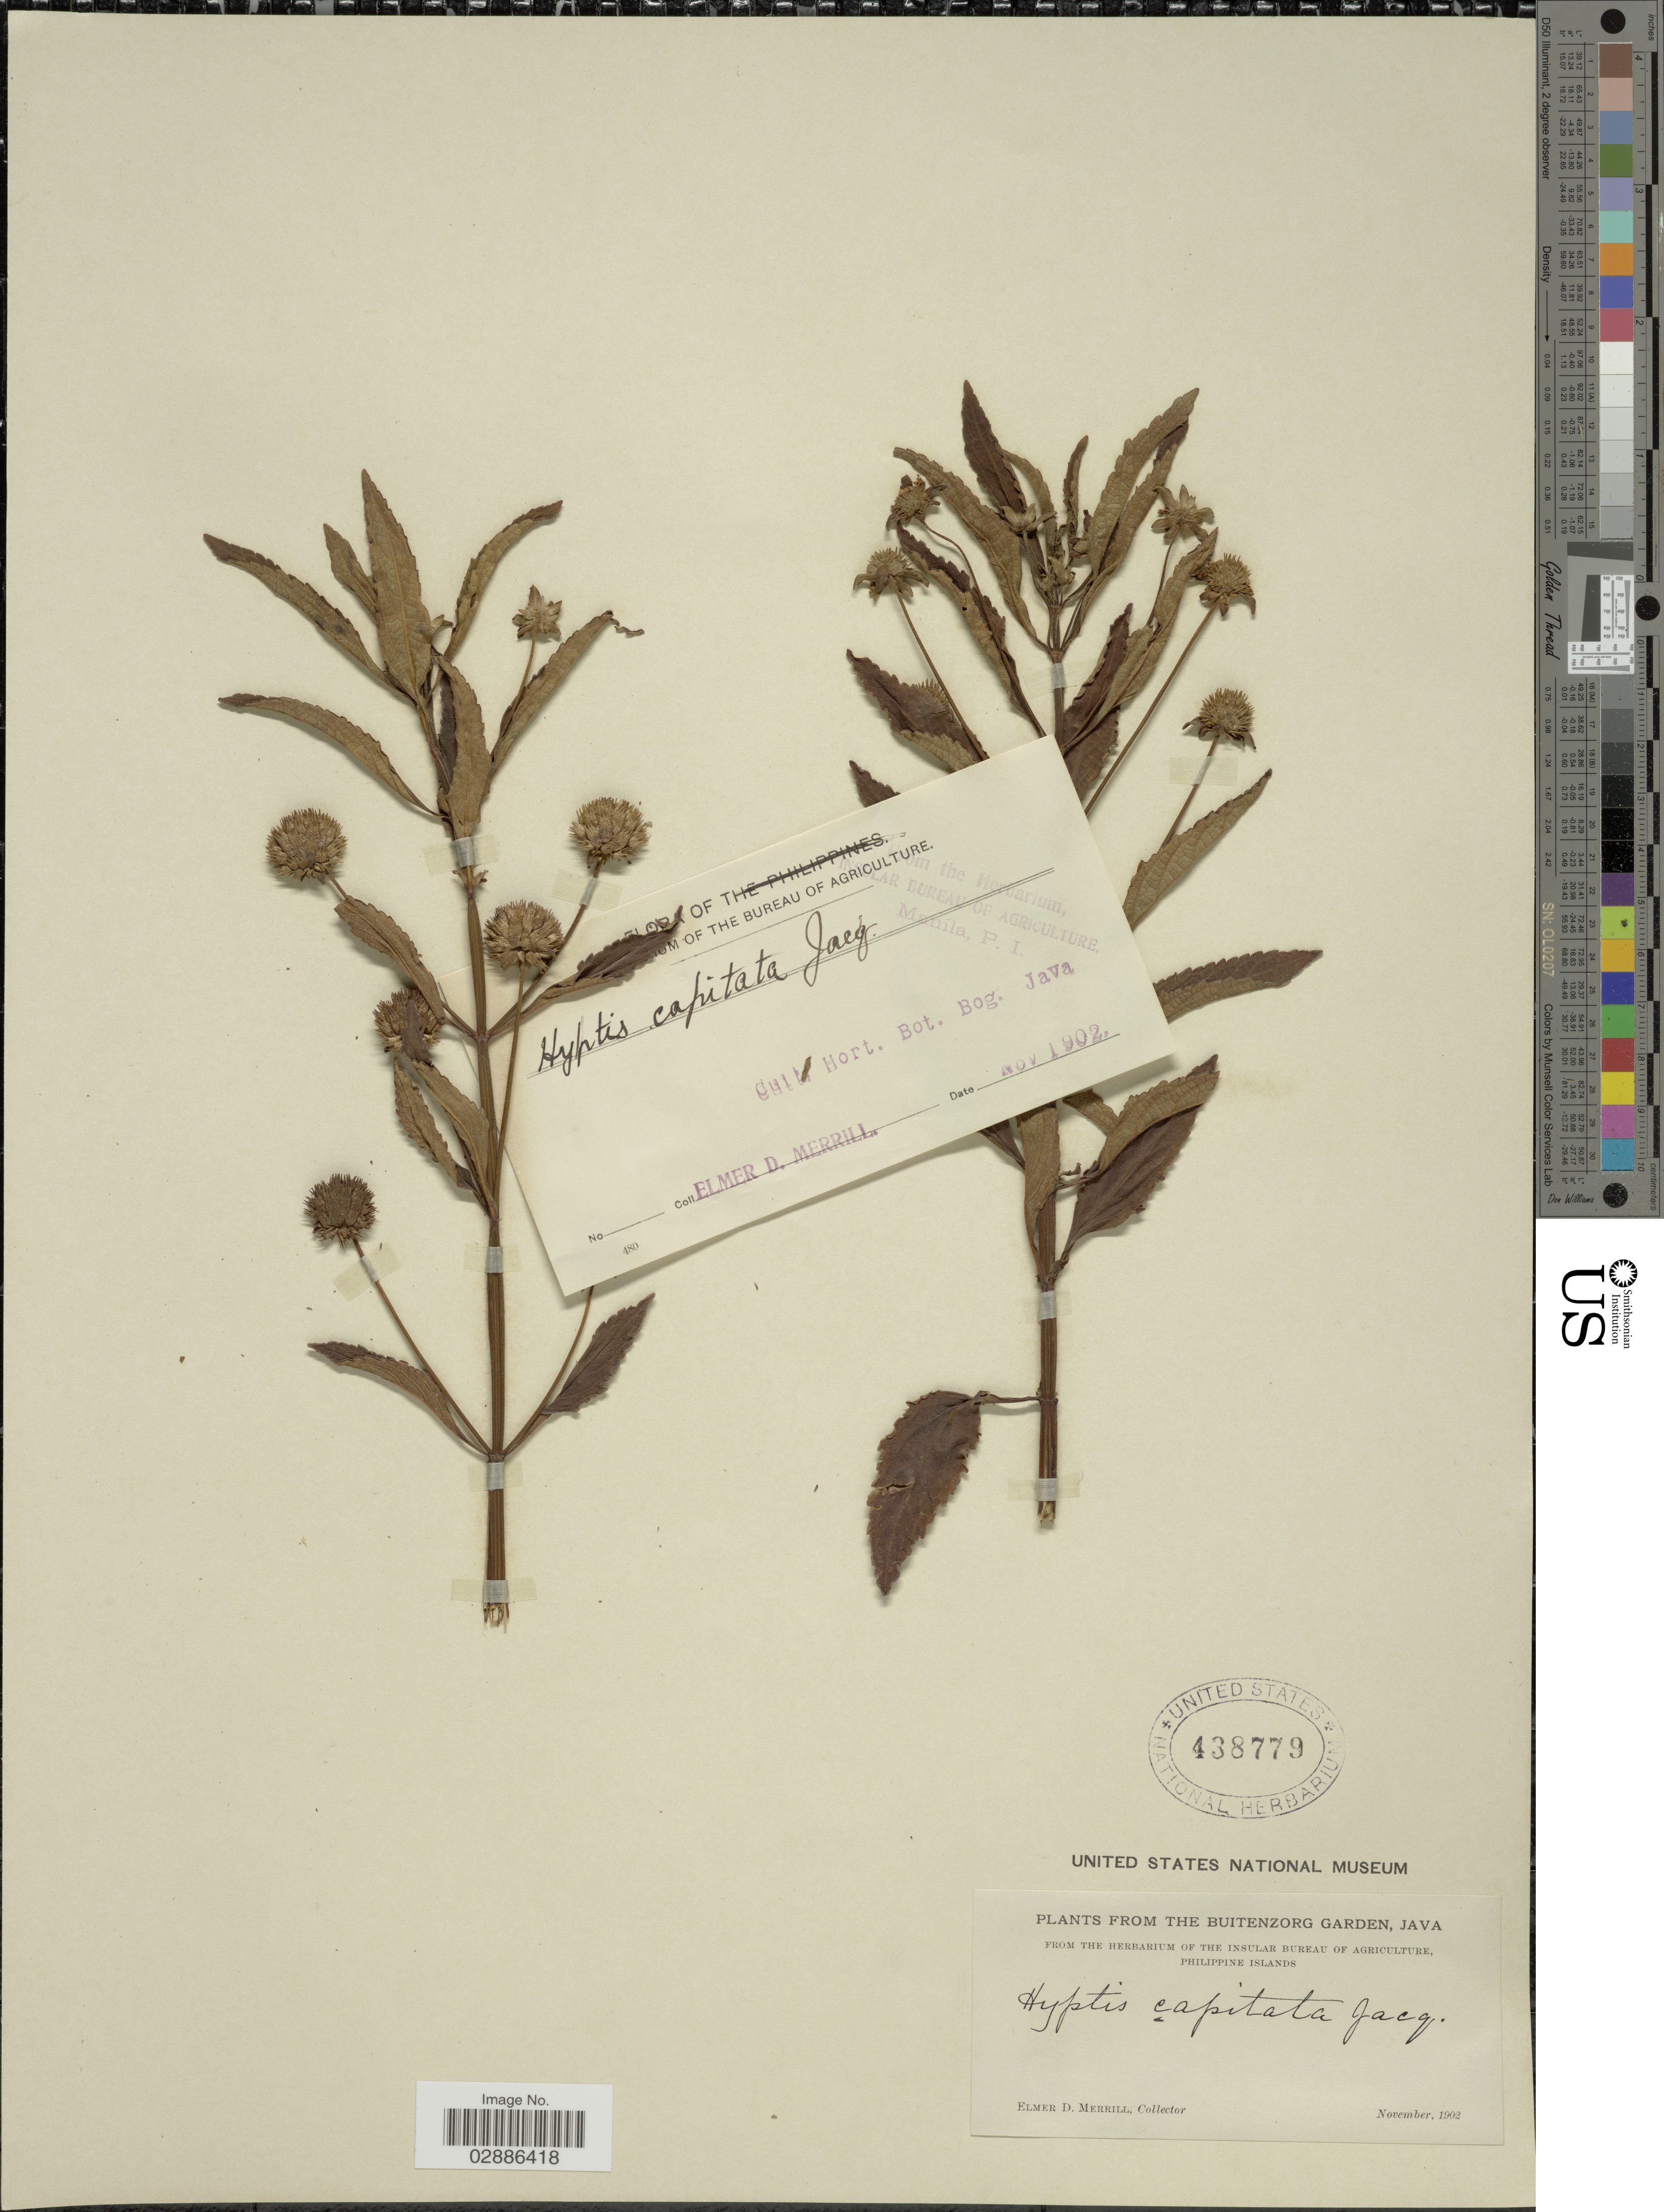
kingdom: Plantae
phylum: Tracheophyta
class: Magnoliopsida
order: Lamiales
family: Lamiaceae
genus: Hyptis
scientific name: Hyptis capitata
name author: Jacq.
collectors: E. D. Merrill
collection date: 1902-11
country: Indonesia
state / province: Java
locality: The Buitenzorg Garden, Java. Hort. Bot. Bog. Java.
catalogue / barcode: US 438779